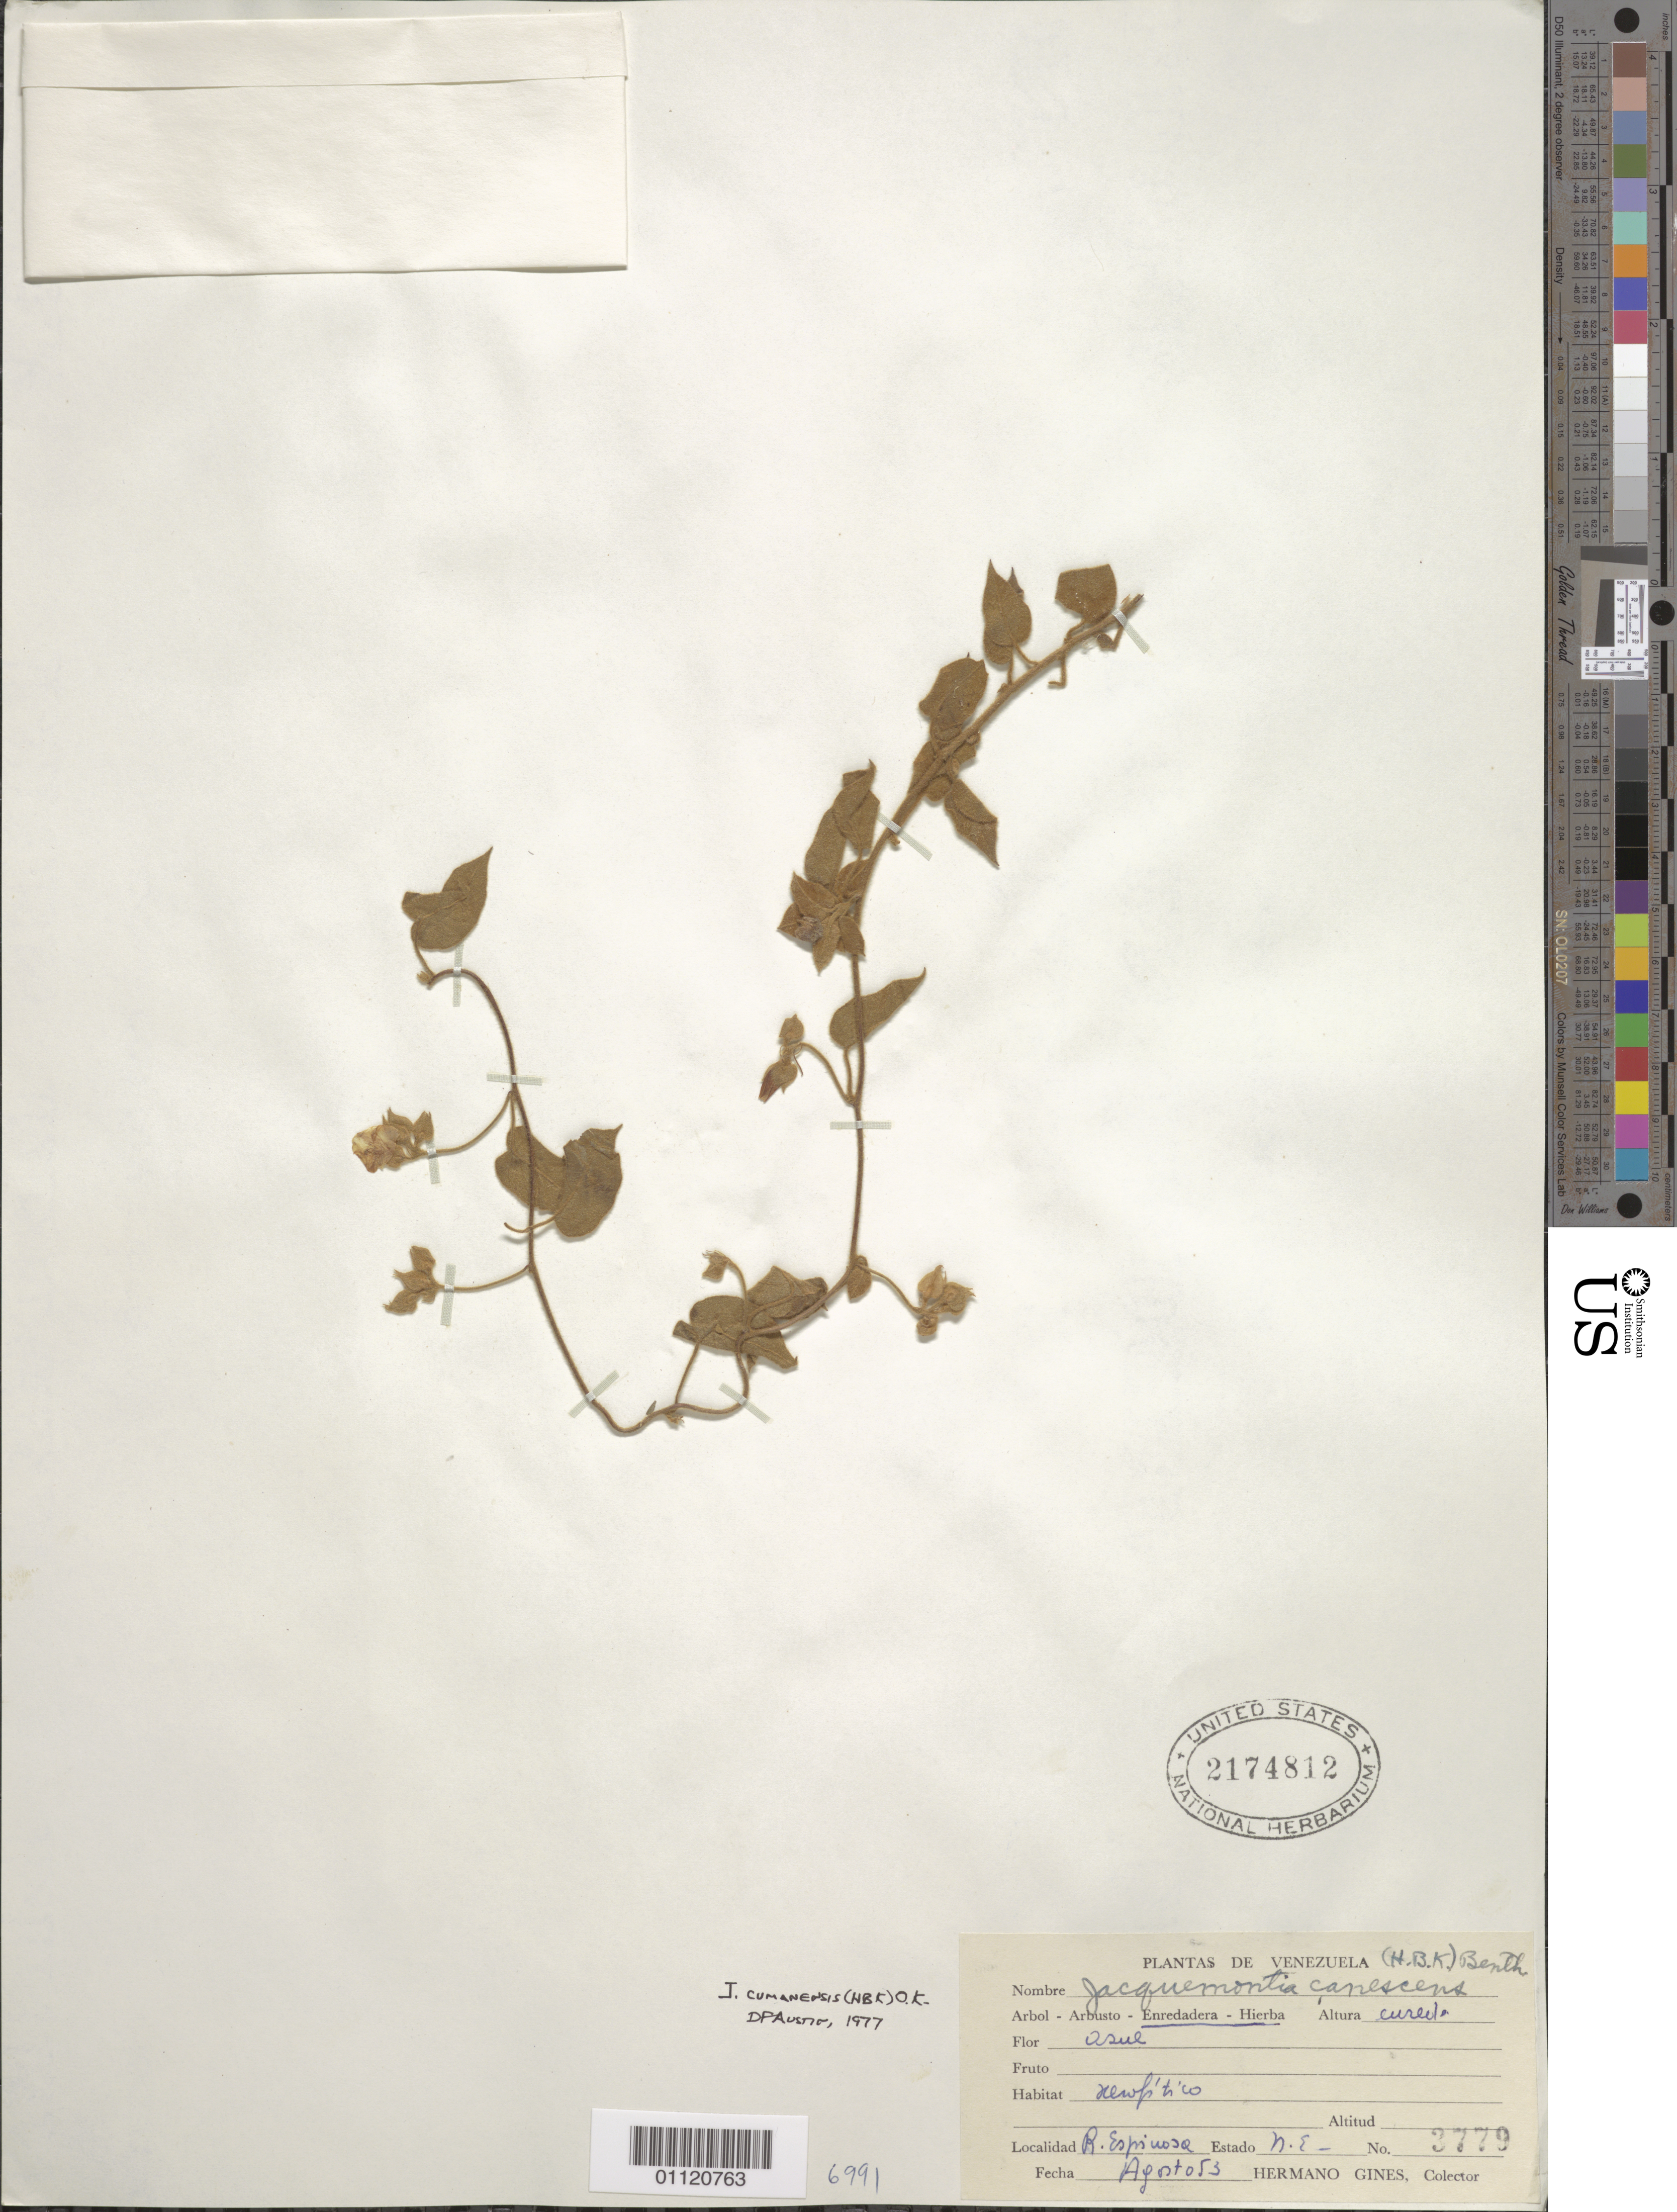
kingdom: Plantae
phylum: Tracheophyta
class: Magnoliopsida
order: Solanales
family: Convolvulaceae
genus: Jacquemontia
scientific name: Jacquemontia cumanensis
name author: (Kuntze) Kuntze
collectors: Bro. Gines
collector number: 3779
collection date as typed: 01 Aug 1953 to 31 Aug 1953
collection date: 1953-08-01/1953-08-31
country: Venezuela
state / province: Nueva Esparta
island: Margarita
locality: R. Espinosa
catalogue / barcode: US 2174812